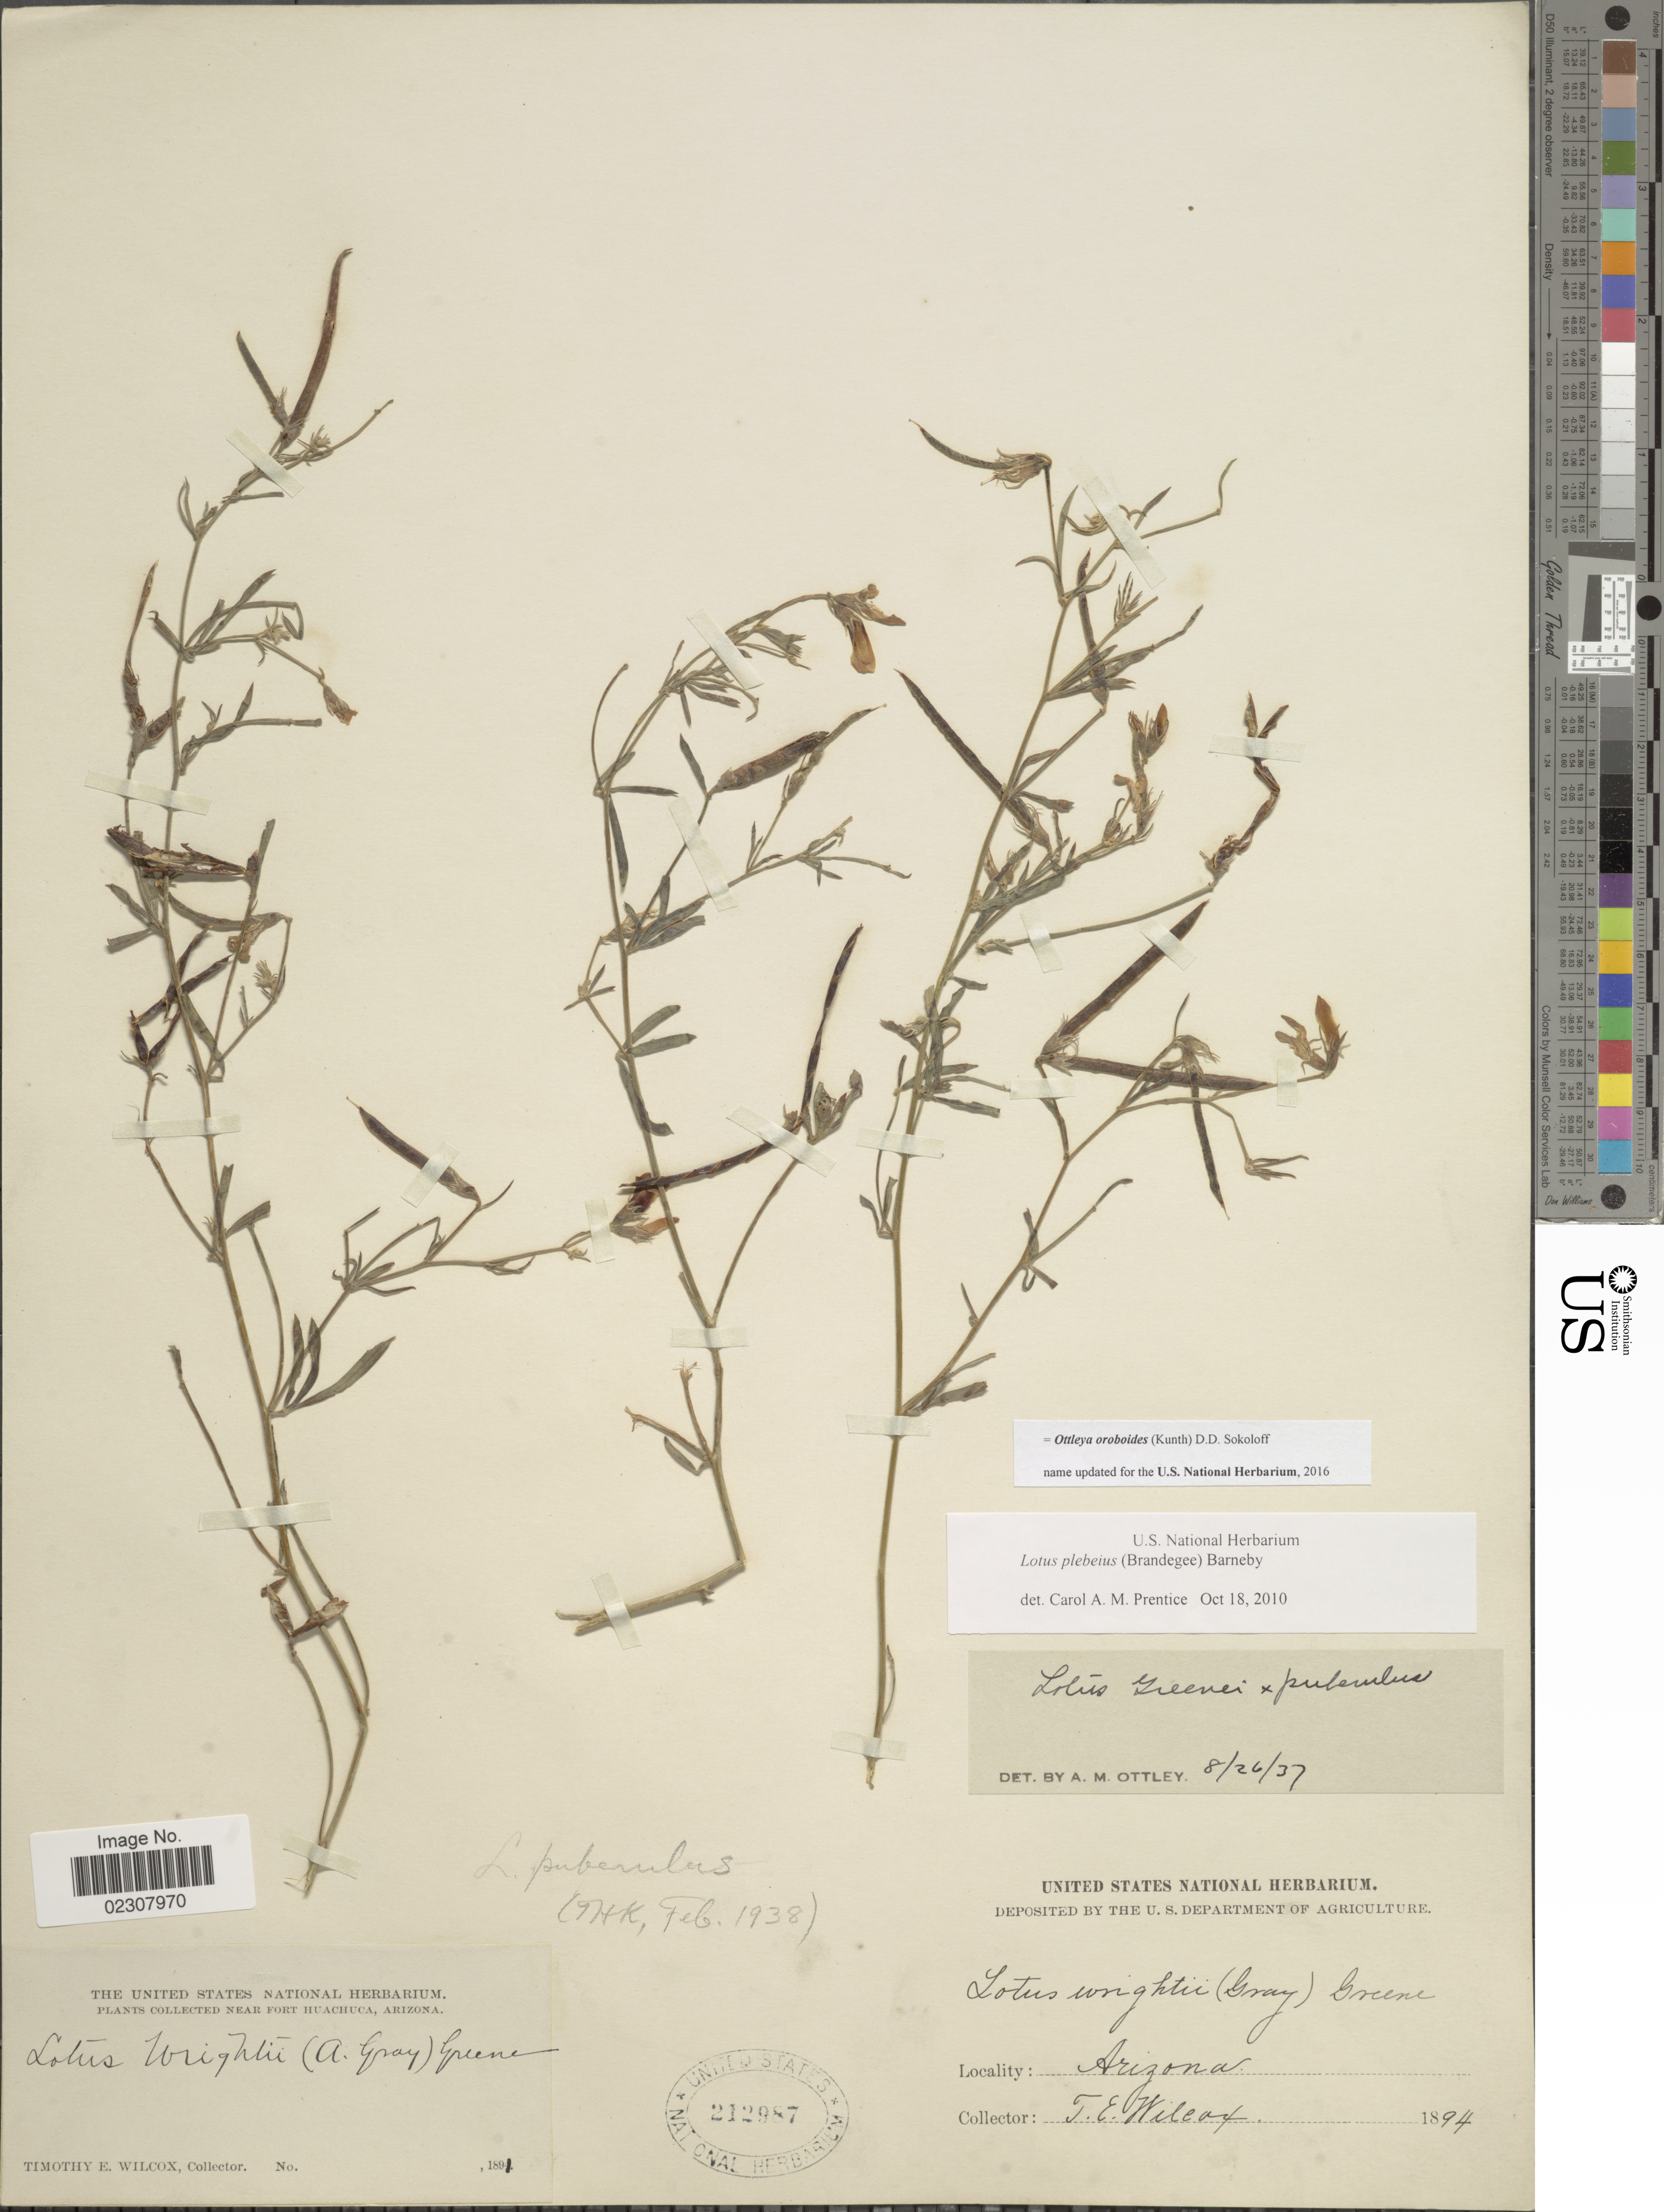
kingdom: Plantae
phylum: Tracheophyta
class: Magnoliopsida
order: Fabales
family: Fabaceae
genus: Ottleya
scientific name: Ottleya oroboides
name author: (Kunth) D.D. Sokoloff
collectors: T. E. Wilcox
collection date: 1894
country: United States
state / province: Arizona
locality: Near Port Huachuca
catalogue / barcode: US 212987